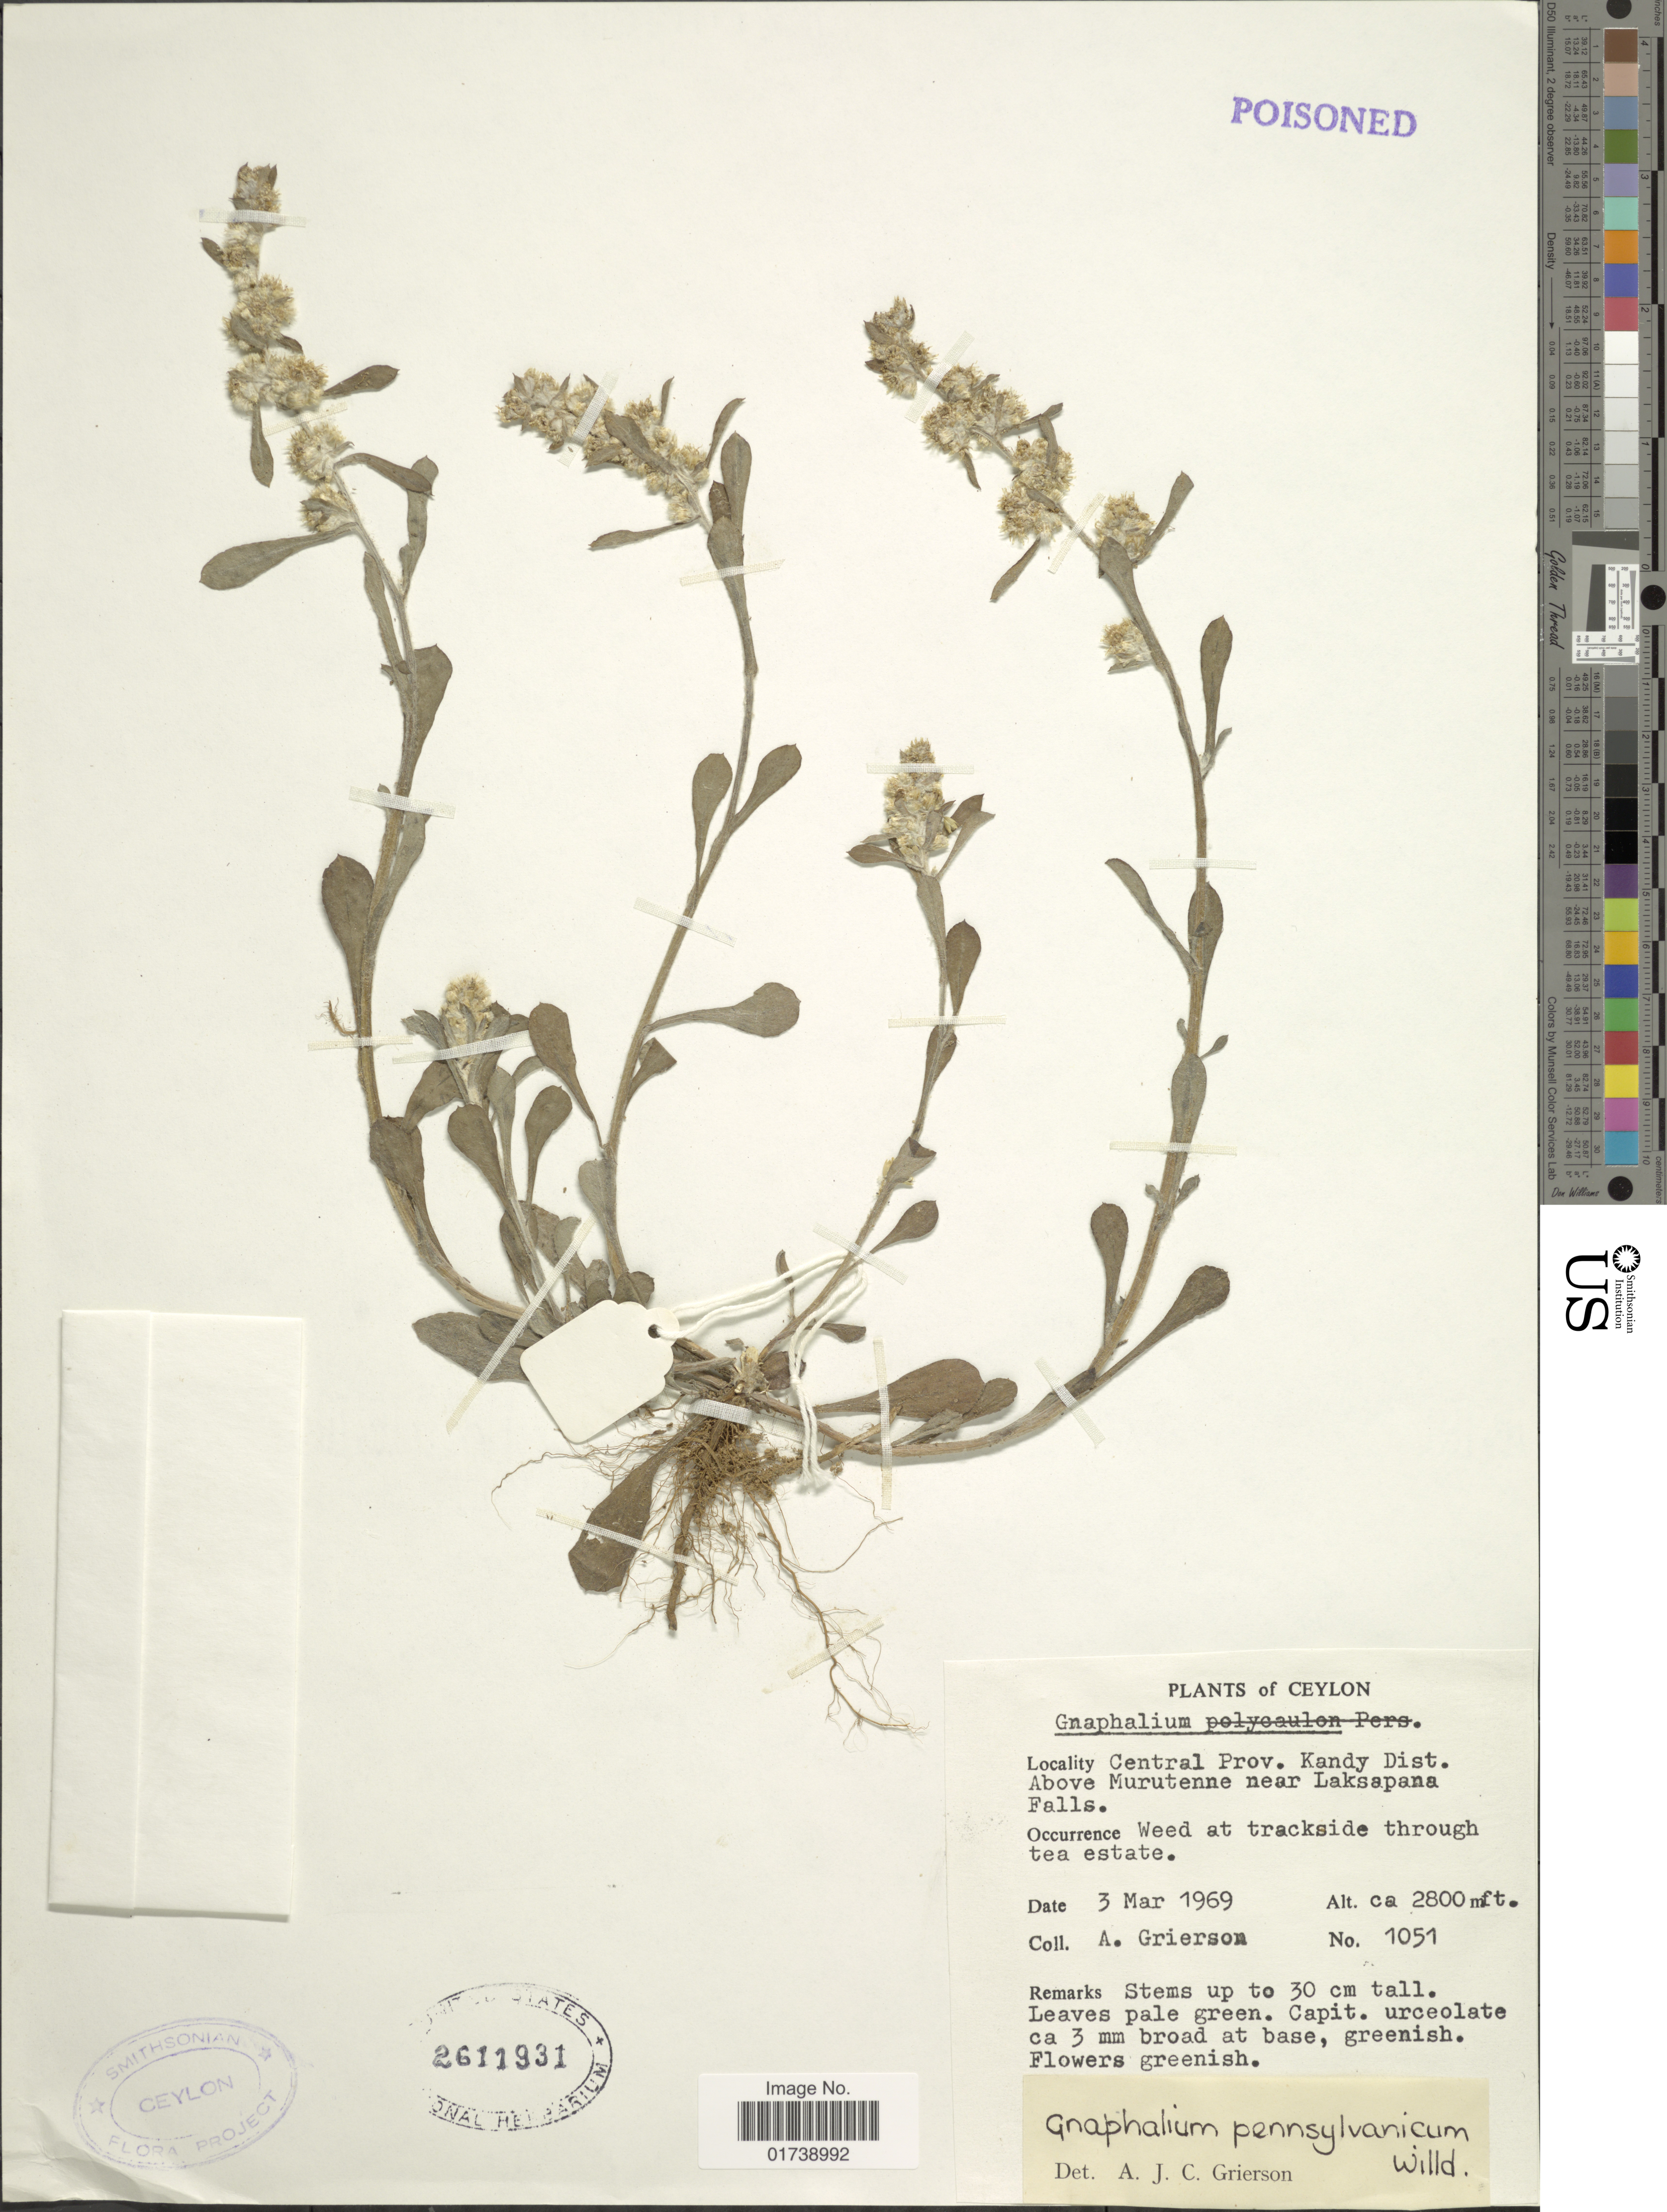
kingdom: Plantae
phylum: Tracheophyta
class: Magnoliopsida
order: Asterales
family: Asteraceae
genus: Gamochaeta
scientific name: Gamochaeta pensylvanica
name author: (Willd.) Cabrera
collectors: A. Grierson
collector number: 1051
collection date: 1969-03-03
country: Sri Lanka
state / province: Central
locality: Central Prov. Kandy Dist., above Murutenne near Laksapana Falls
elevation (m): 2800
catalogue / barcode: US 2611931